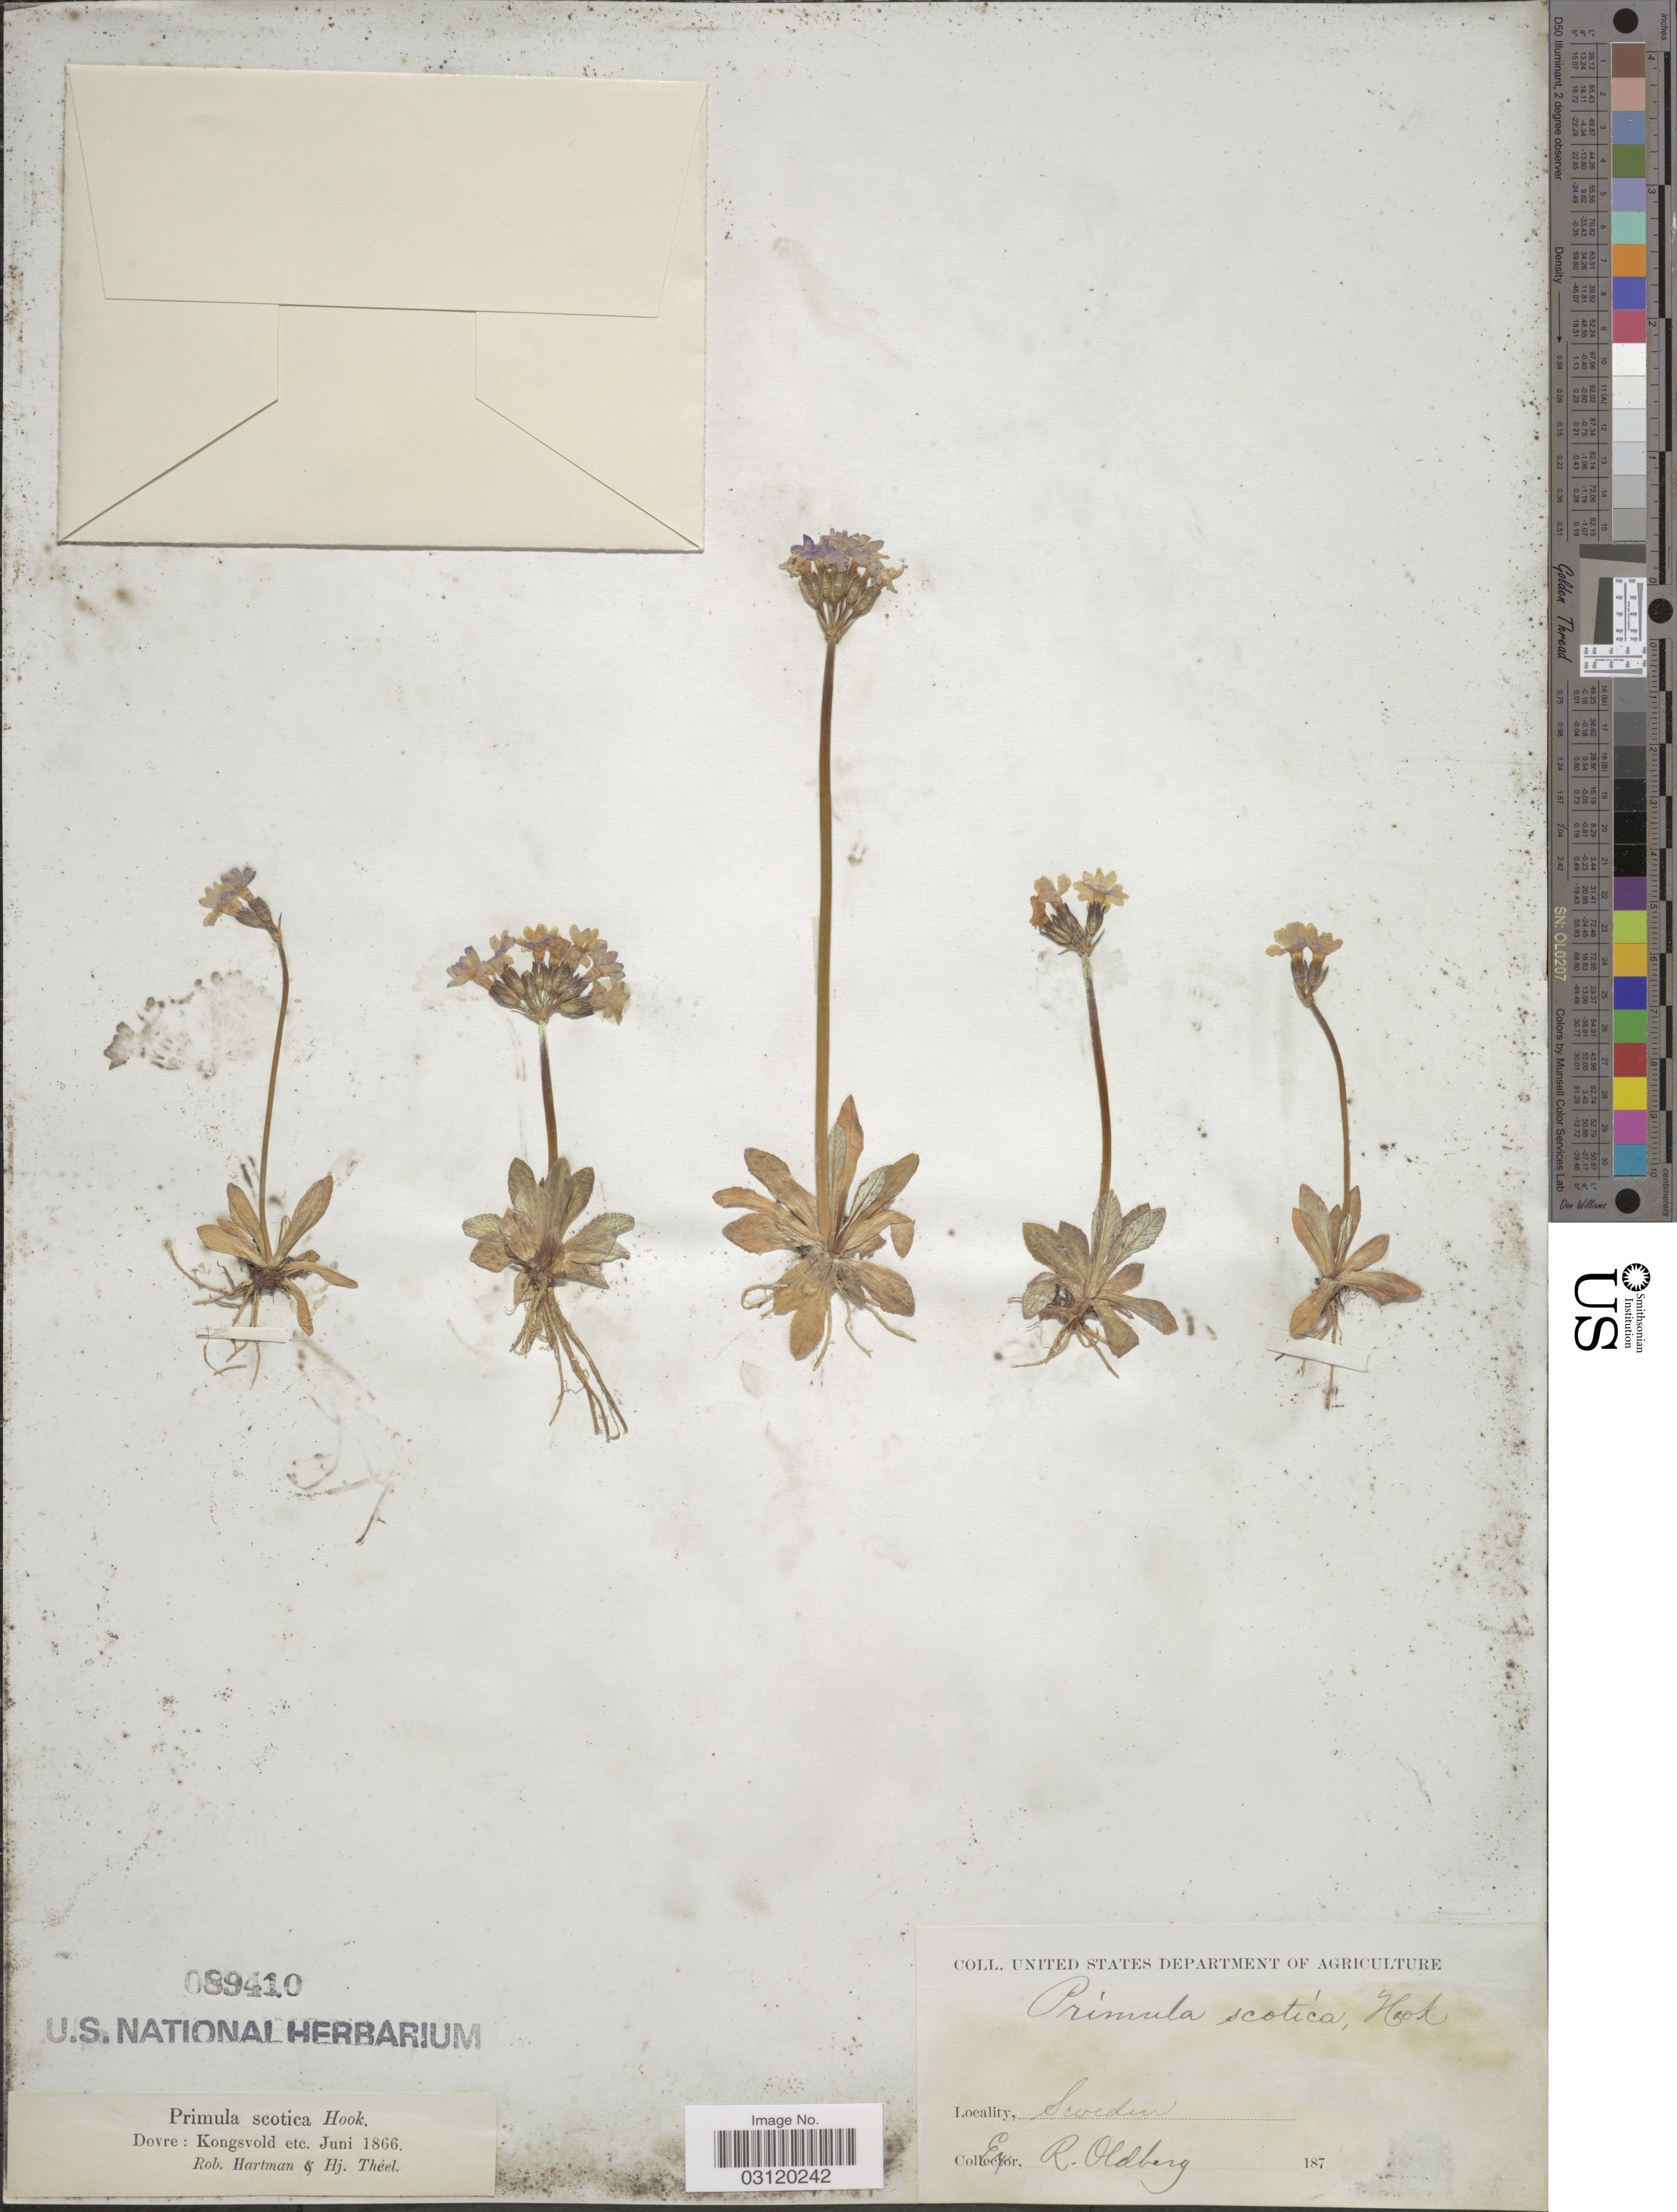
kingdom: Plantae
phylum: Tracheophyta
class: Magnoliopsida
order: Ericales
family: Primulaceae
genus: Primula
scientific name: Primula scotica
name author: Hook.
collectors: R. W. Hartman & H. Théel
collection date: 1866-06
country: Sweden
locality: Dovre: Kongsvold etc.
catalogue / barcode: US 89410